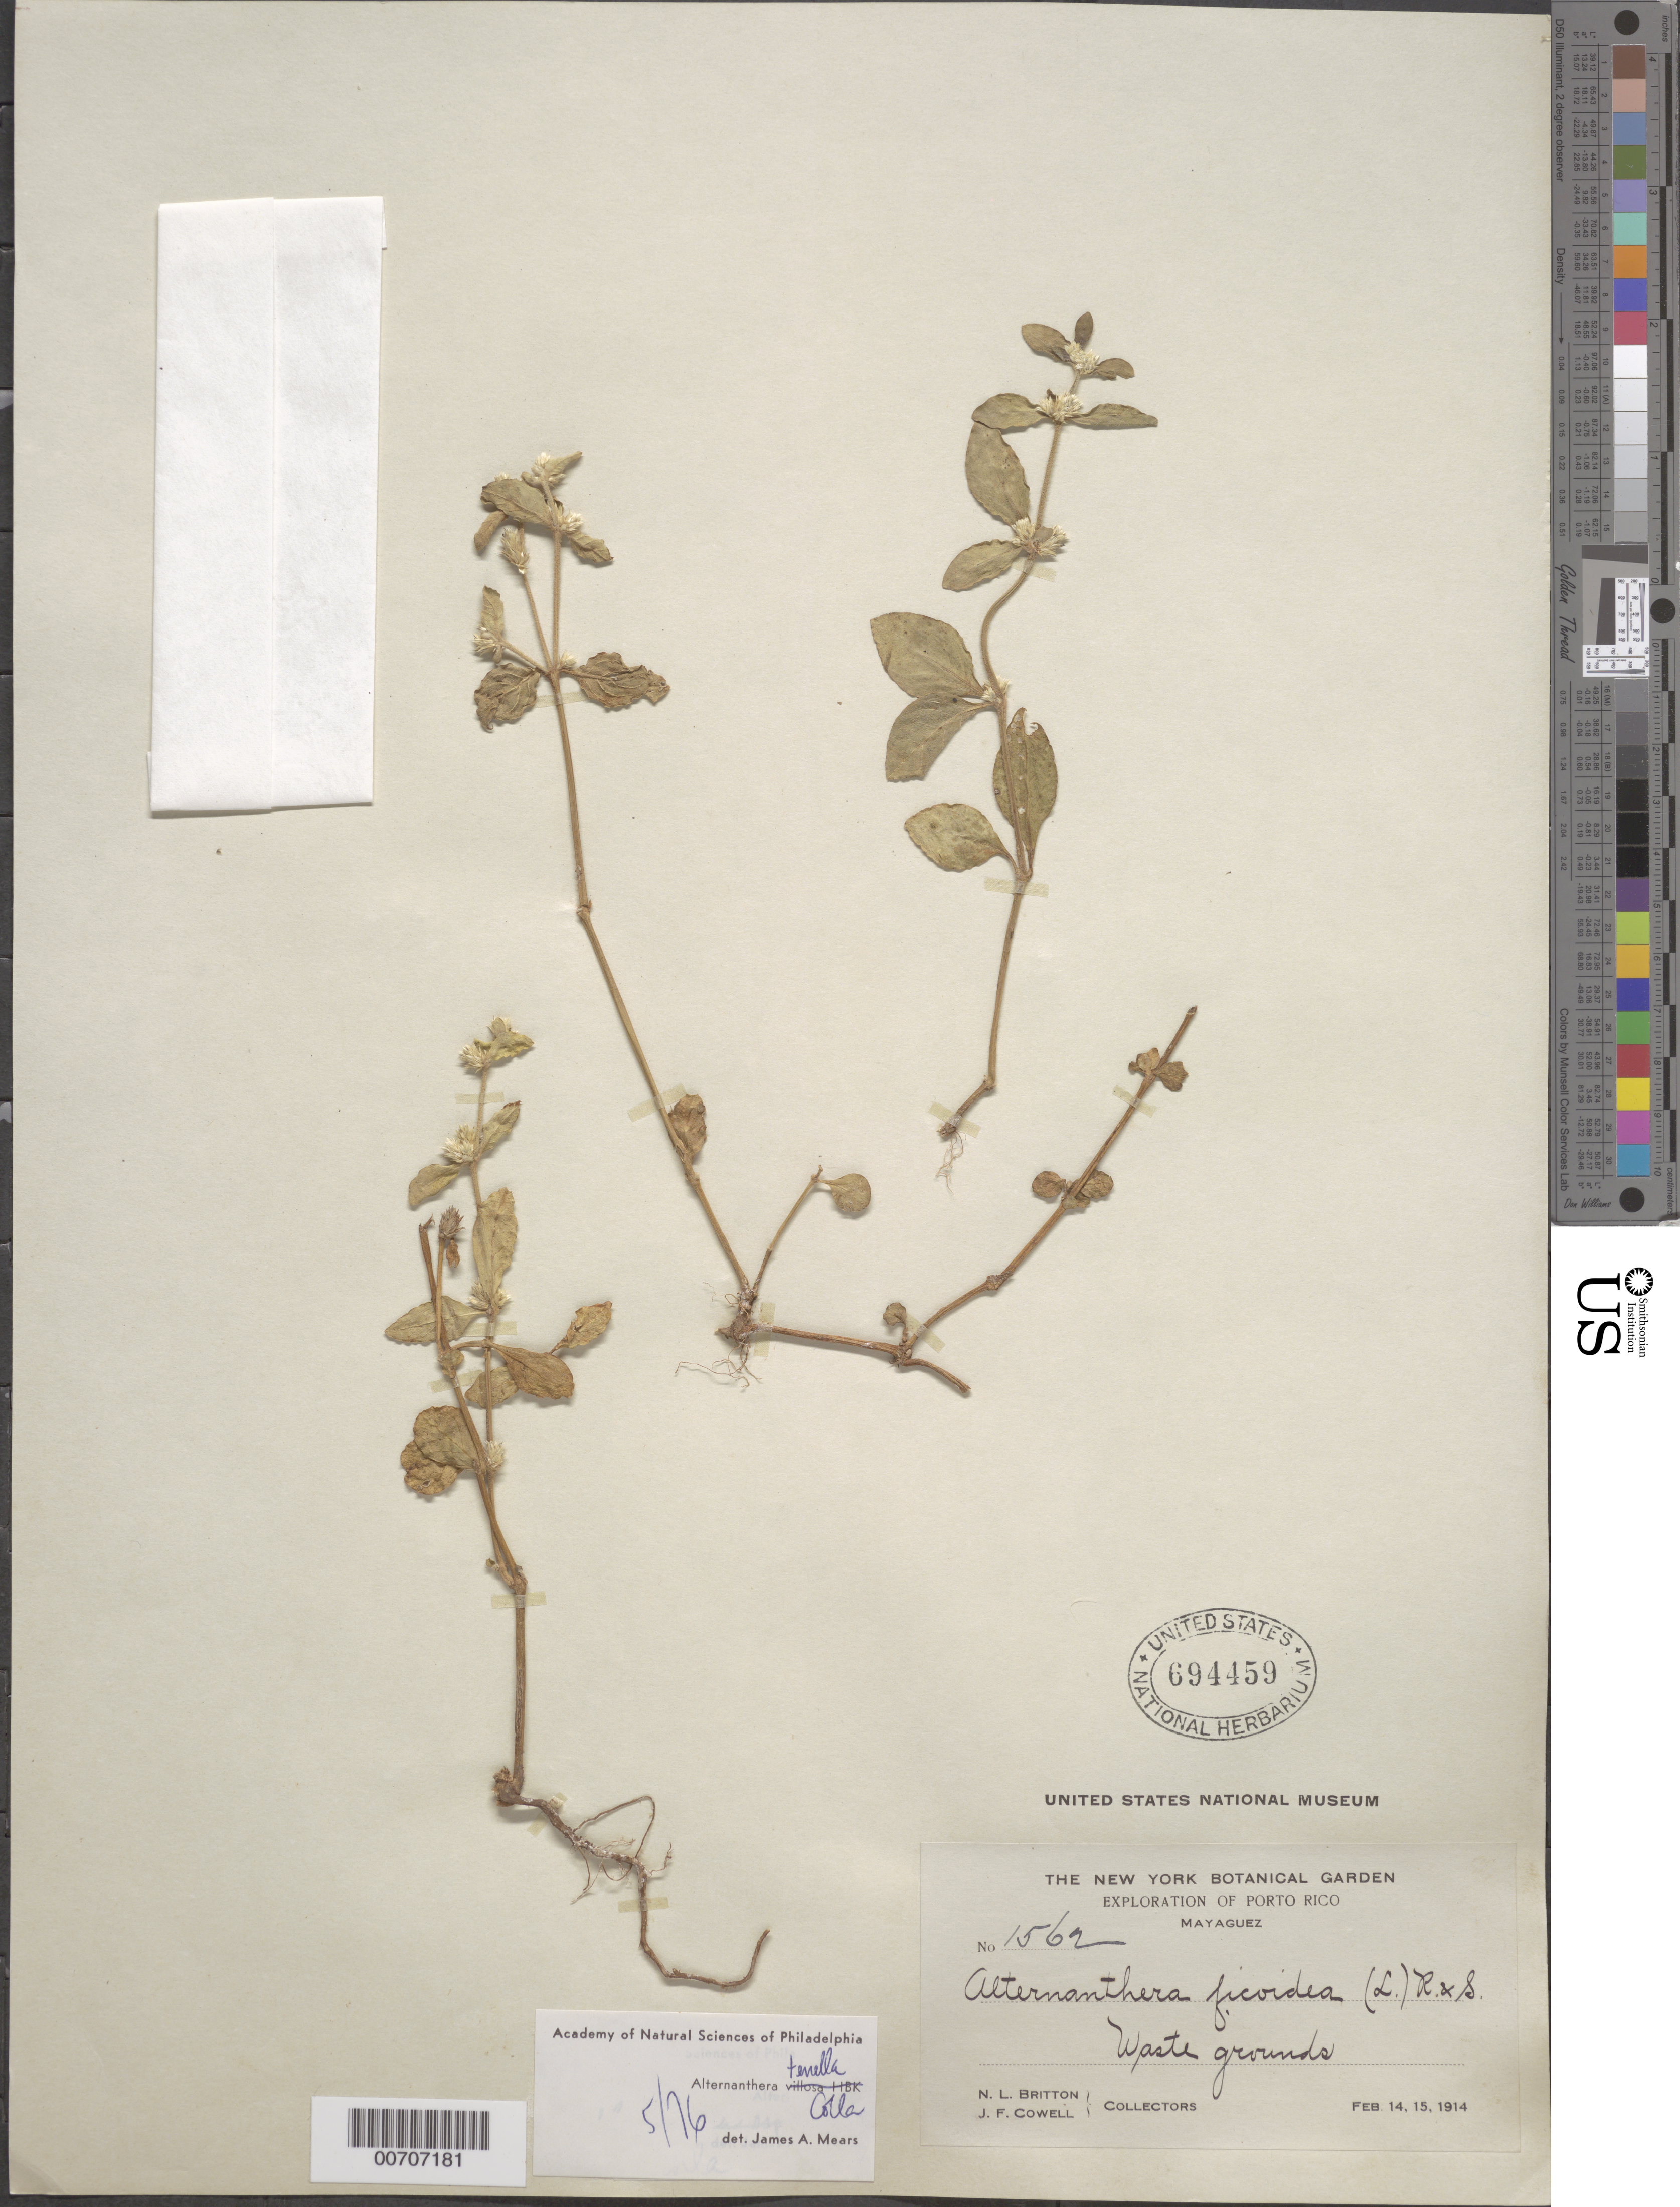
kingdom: Plantae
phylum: Tracheophyta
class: Magnoliopsida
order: Caryophyllales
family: Amaranthaceae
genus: Alternanthera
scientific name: Alternanthera tenella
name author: Colla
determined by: Mears, J. A., (PH), Academy of Natural Sciences of Philadelphia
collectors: N. Britton & J. F. Cowell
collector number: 1562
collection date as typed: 14 Feb 1914 and 15 Feb 1914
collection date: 1914-02-14,1914-02-15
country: Puerto Rico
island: Greater Antilles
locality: Mayaguez.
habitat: Waste grounds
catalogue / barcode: US 694459